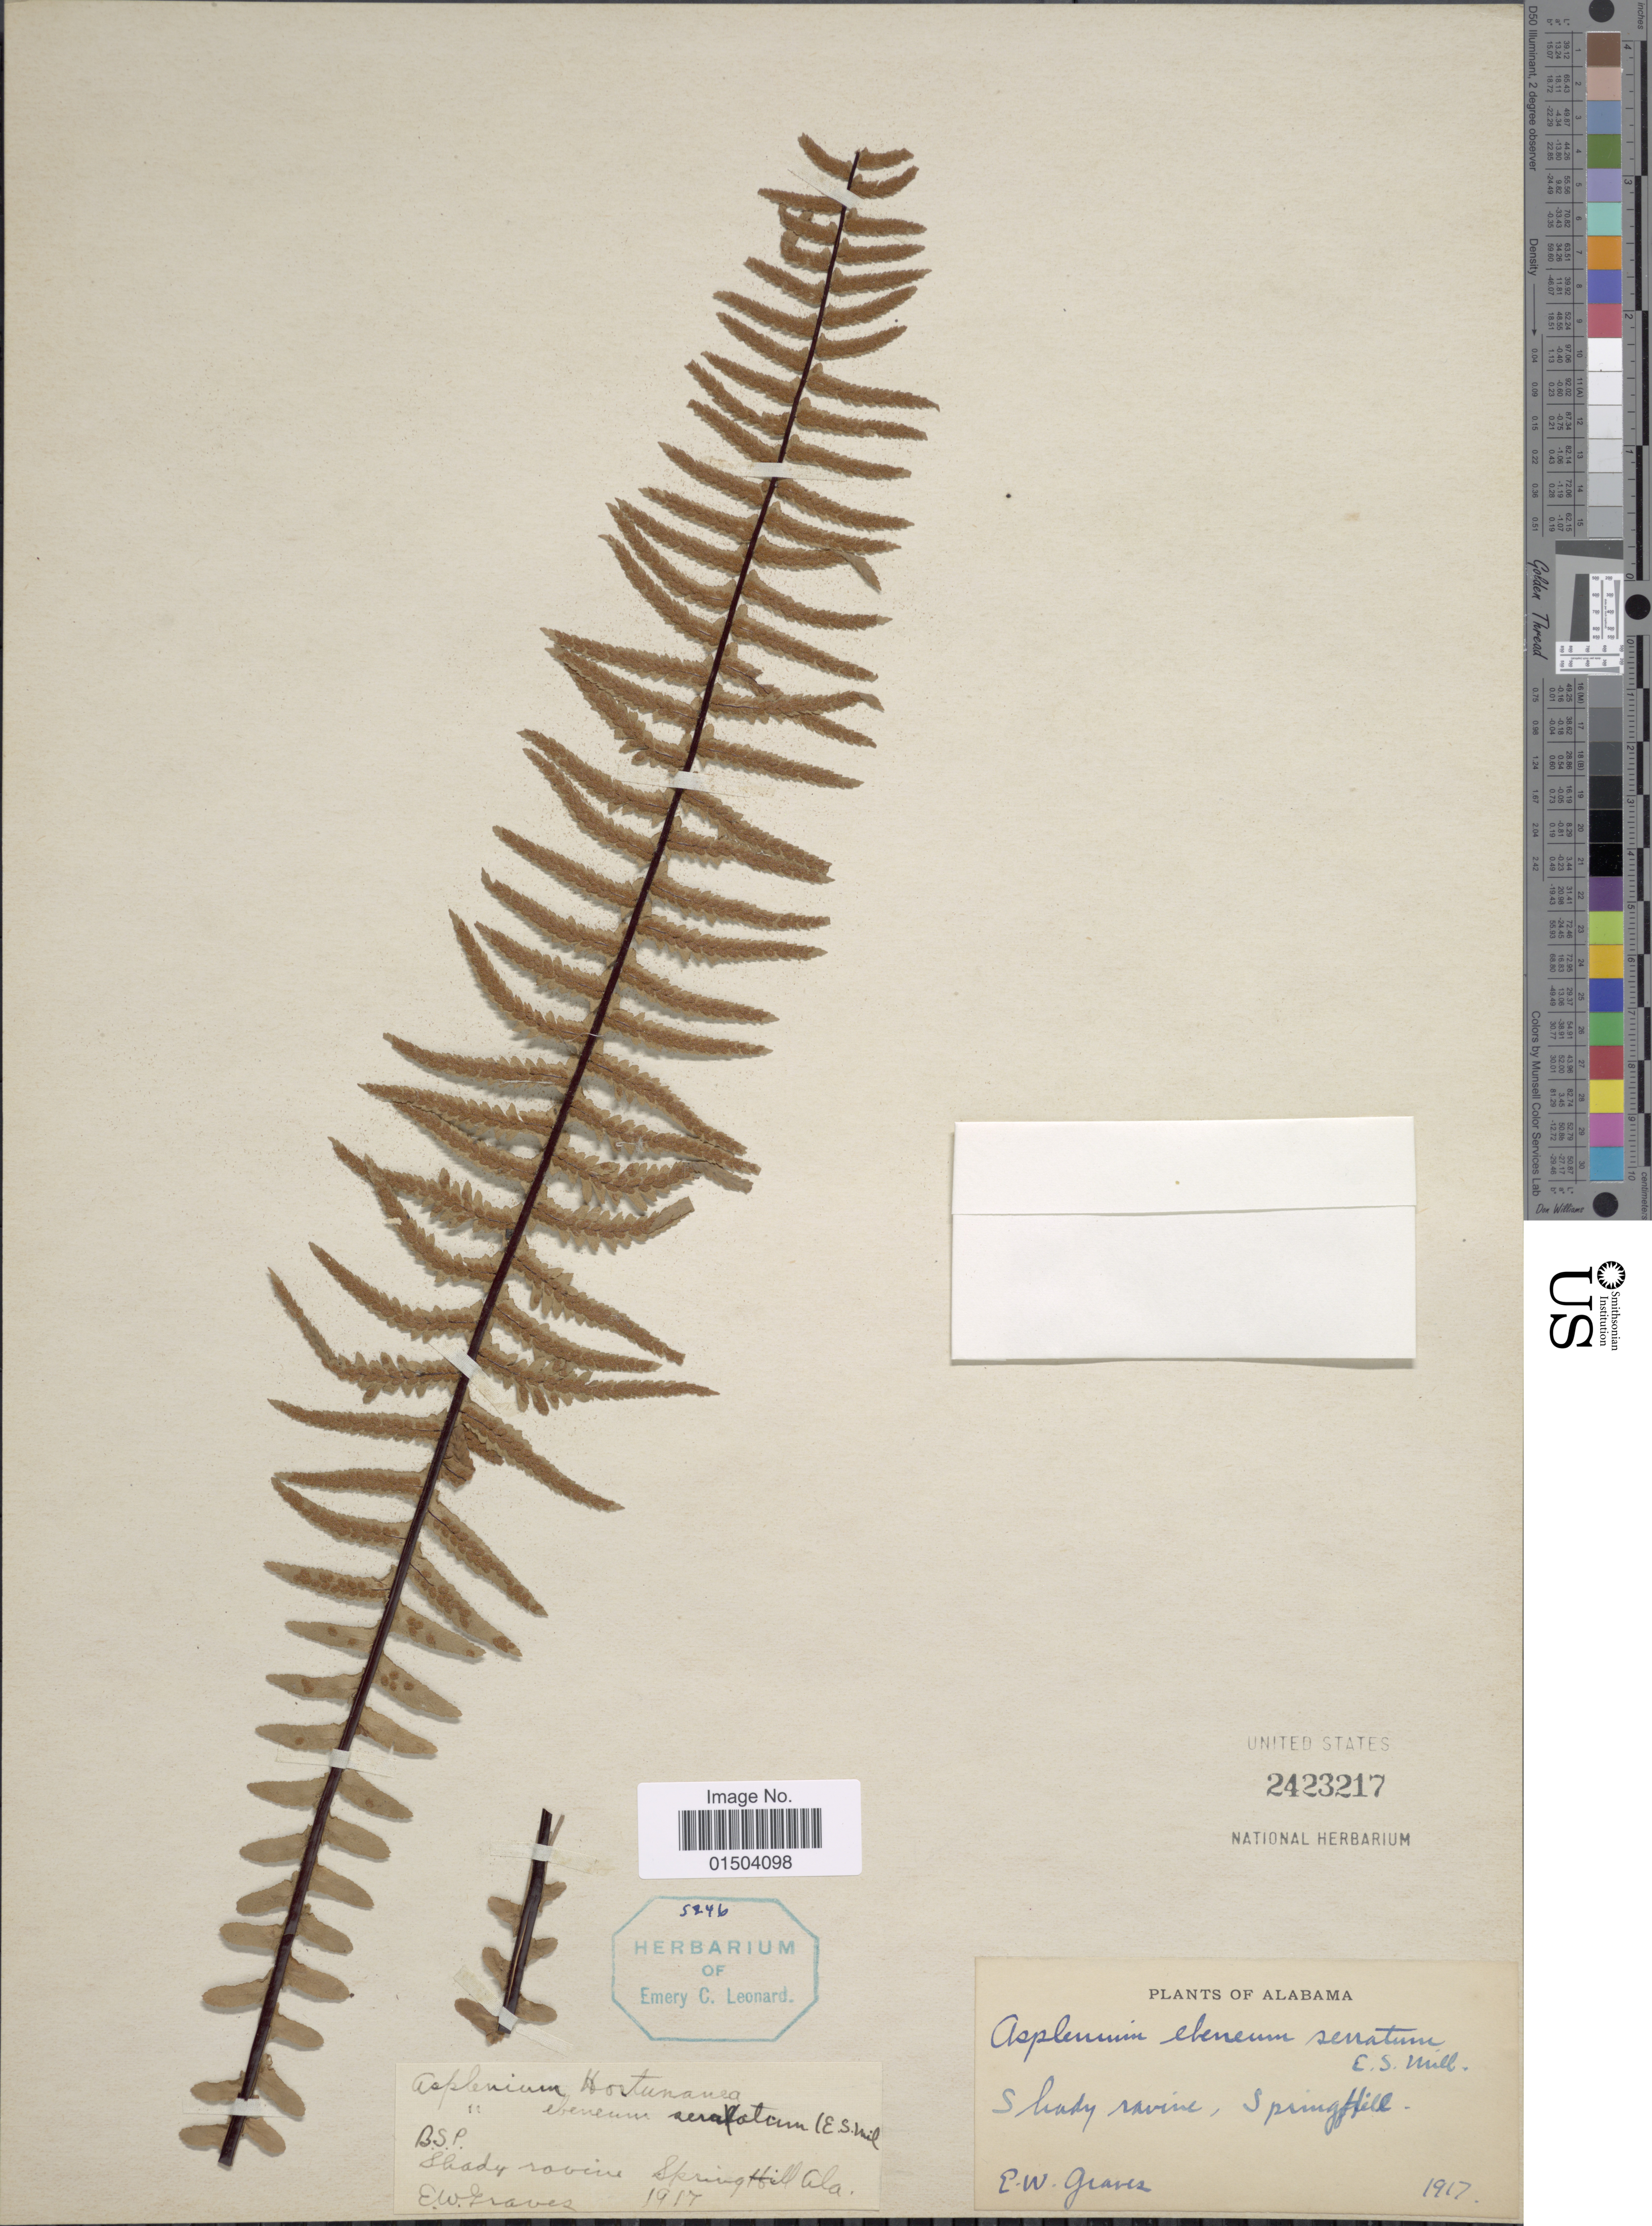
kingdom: Plantae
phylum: Tracheophyta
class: Polypodiopsida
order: Polypodiales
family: Aspleniaceae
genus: Asplenium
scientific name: Asplenium platyneuron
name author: (L.) Britton, Stearns & Poggenb.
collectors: E. Graves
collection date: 1917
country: United States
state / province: Alabama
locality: Shady ravine, Spring Hill.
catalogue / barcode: US 2423217